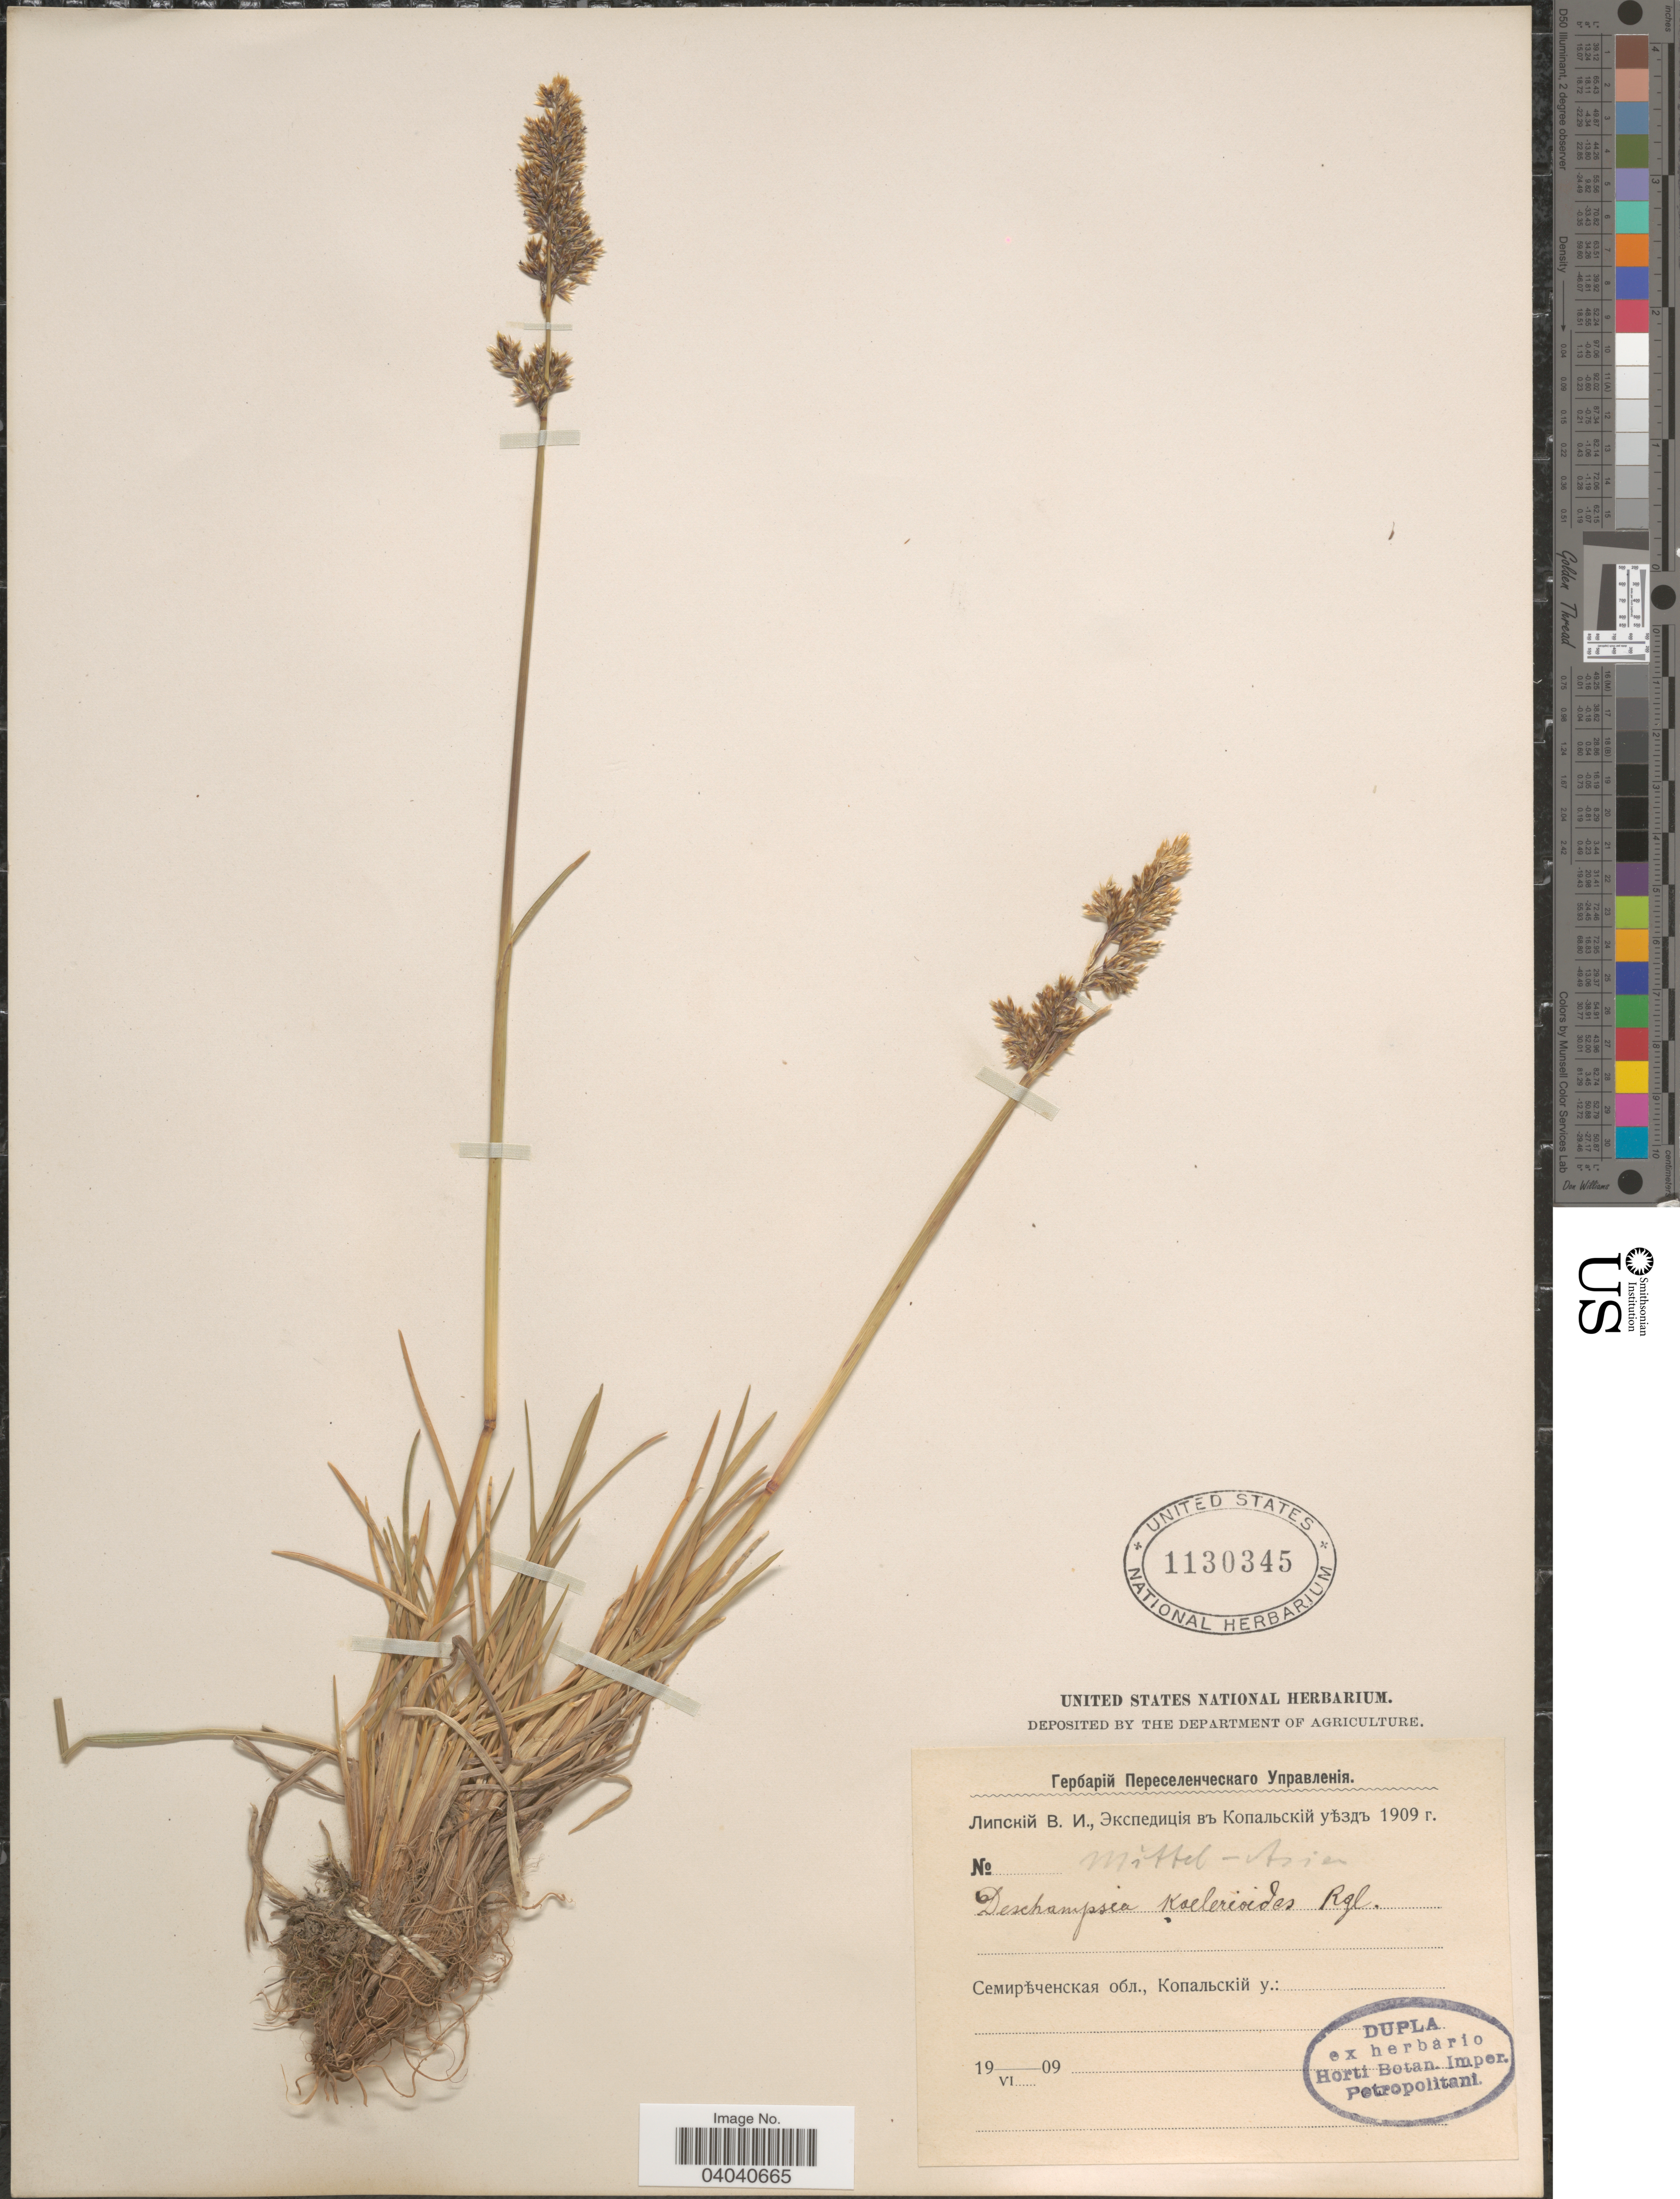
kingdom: Plantae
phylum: Tracheophyta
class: Liliopsida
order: Poales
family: Poaceae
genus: Deschampsia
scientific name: Deschampsia koelerioides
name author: Regel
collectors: V. Lipskiy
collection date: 1909-06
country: Kazakhstan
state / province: Almaty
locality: Kopalskiy uezd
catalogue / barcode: US 1130345